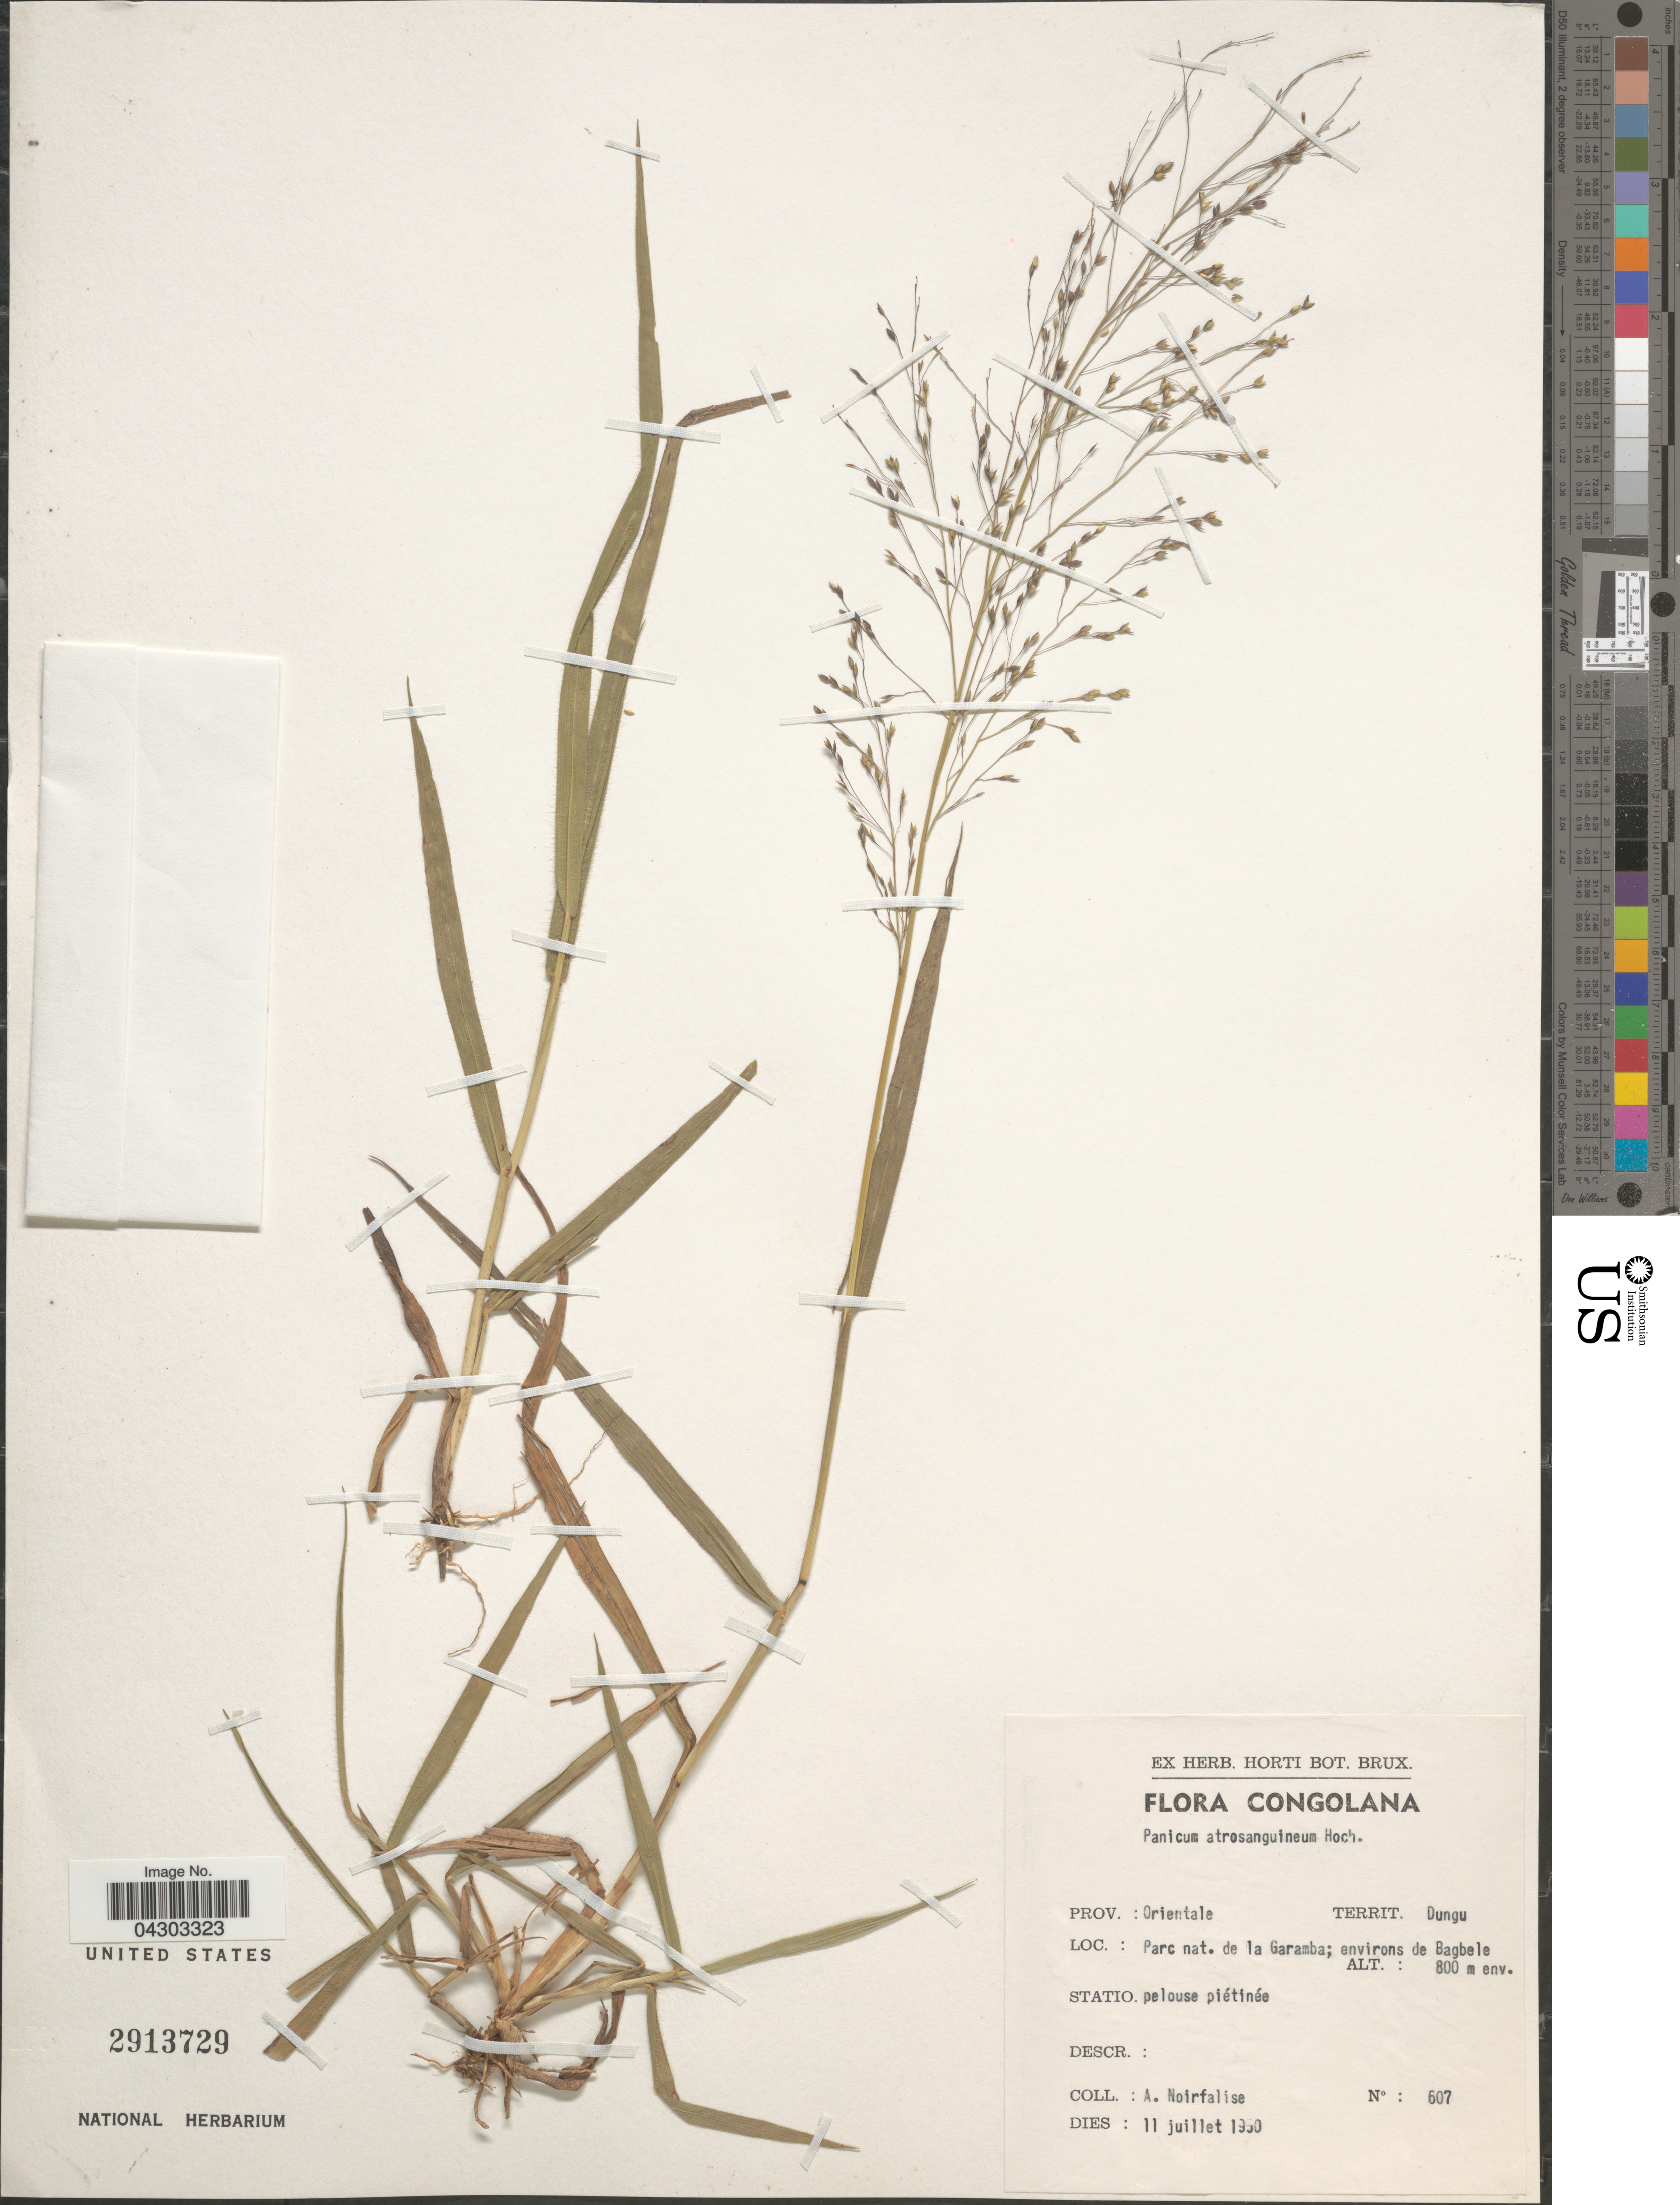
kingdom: Plantae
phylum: Tracheophyta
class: Liliopsida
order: Poales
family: Poaceae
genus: Panicum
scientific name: Panicum austroasiaticum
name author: Ohwi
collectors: A. Noirfalise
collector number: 607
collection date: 1950-07-11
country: Congo, Democratic Republic of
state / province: Haut-Uele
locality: Congolana. Territ. Dungu. Parc nat. de la Garamba; environs de Bagbele.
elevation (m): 800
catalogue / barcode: US 2913729